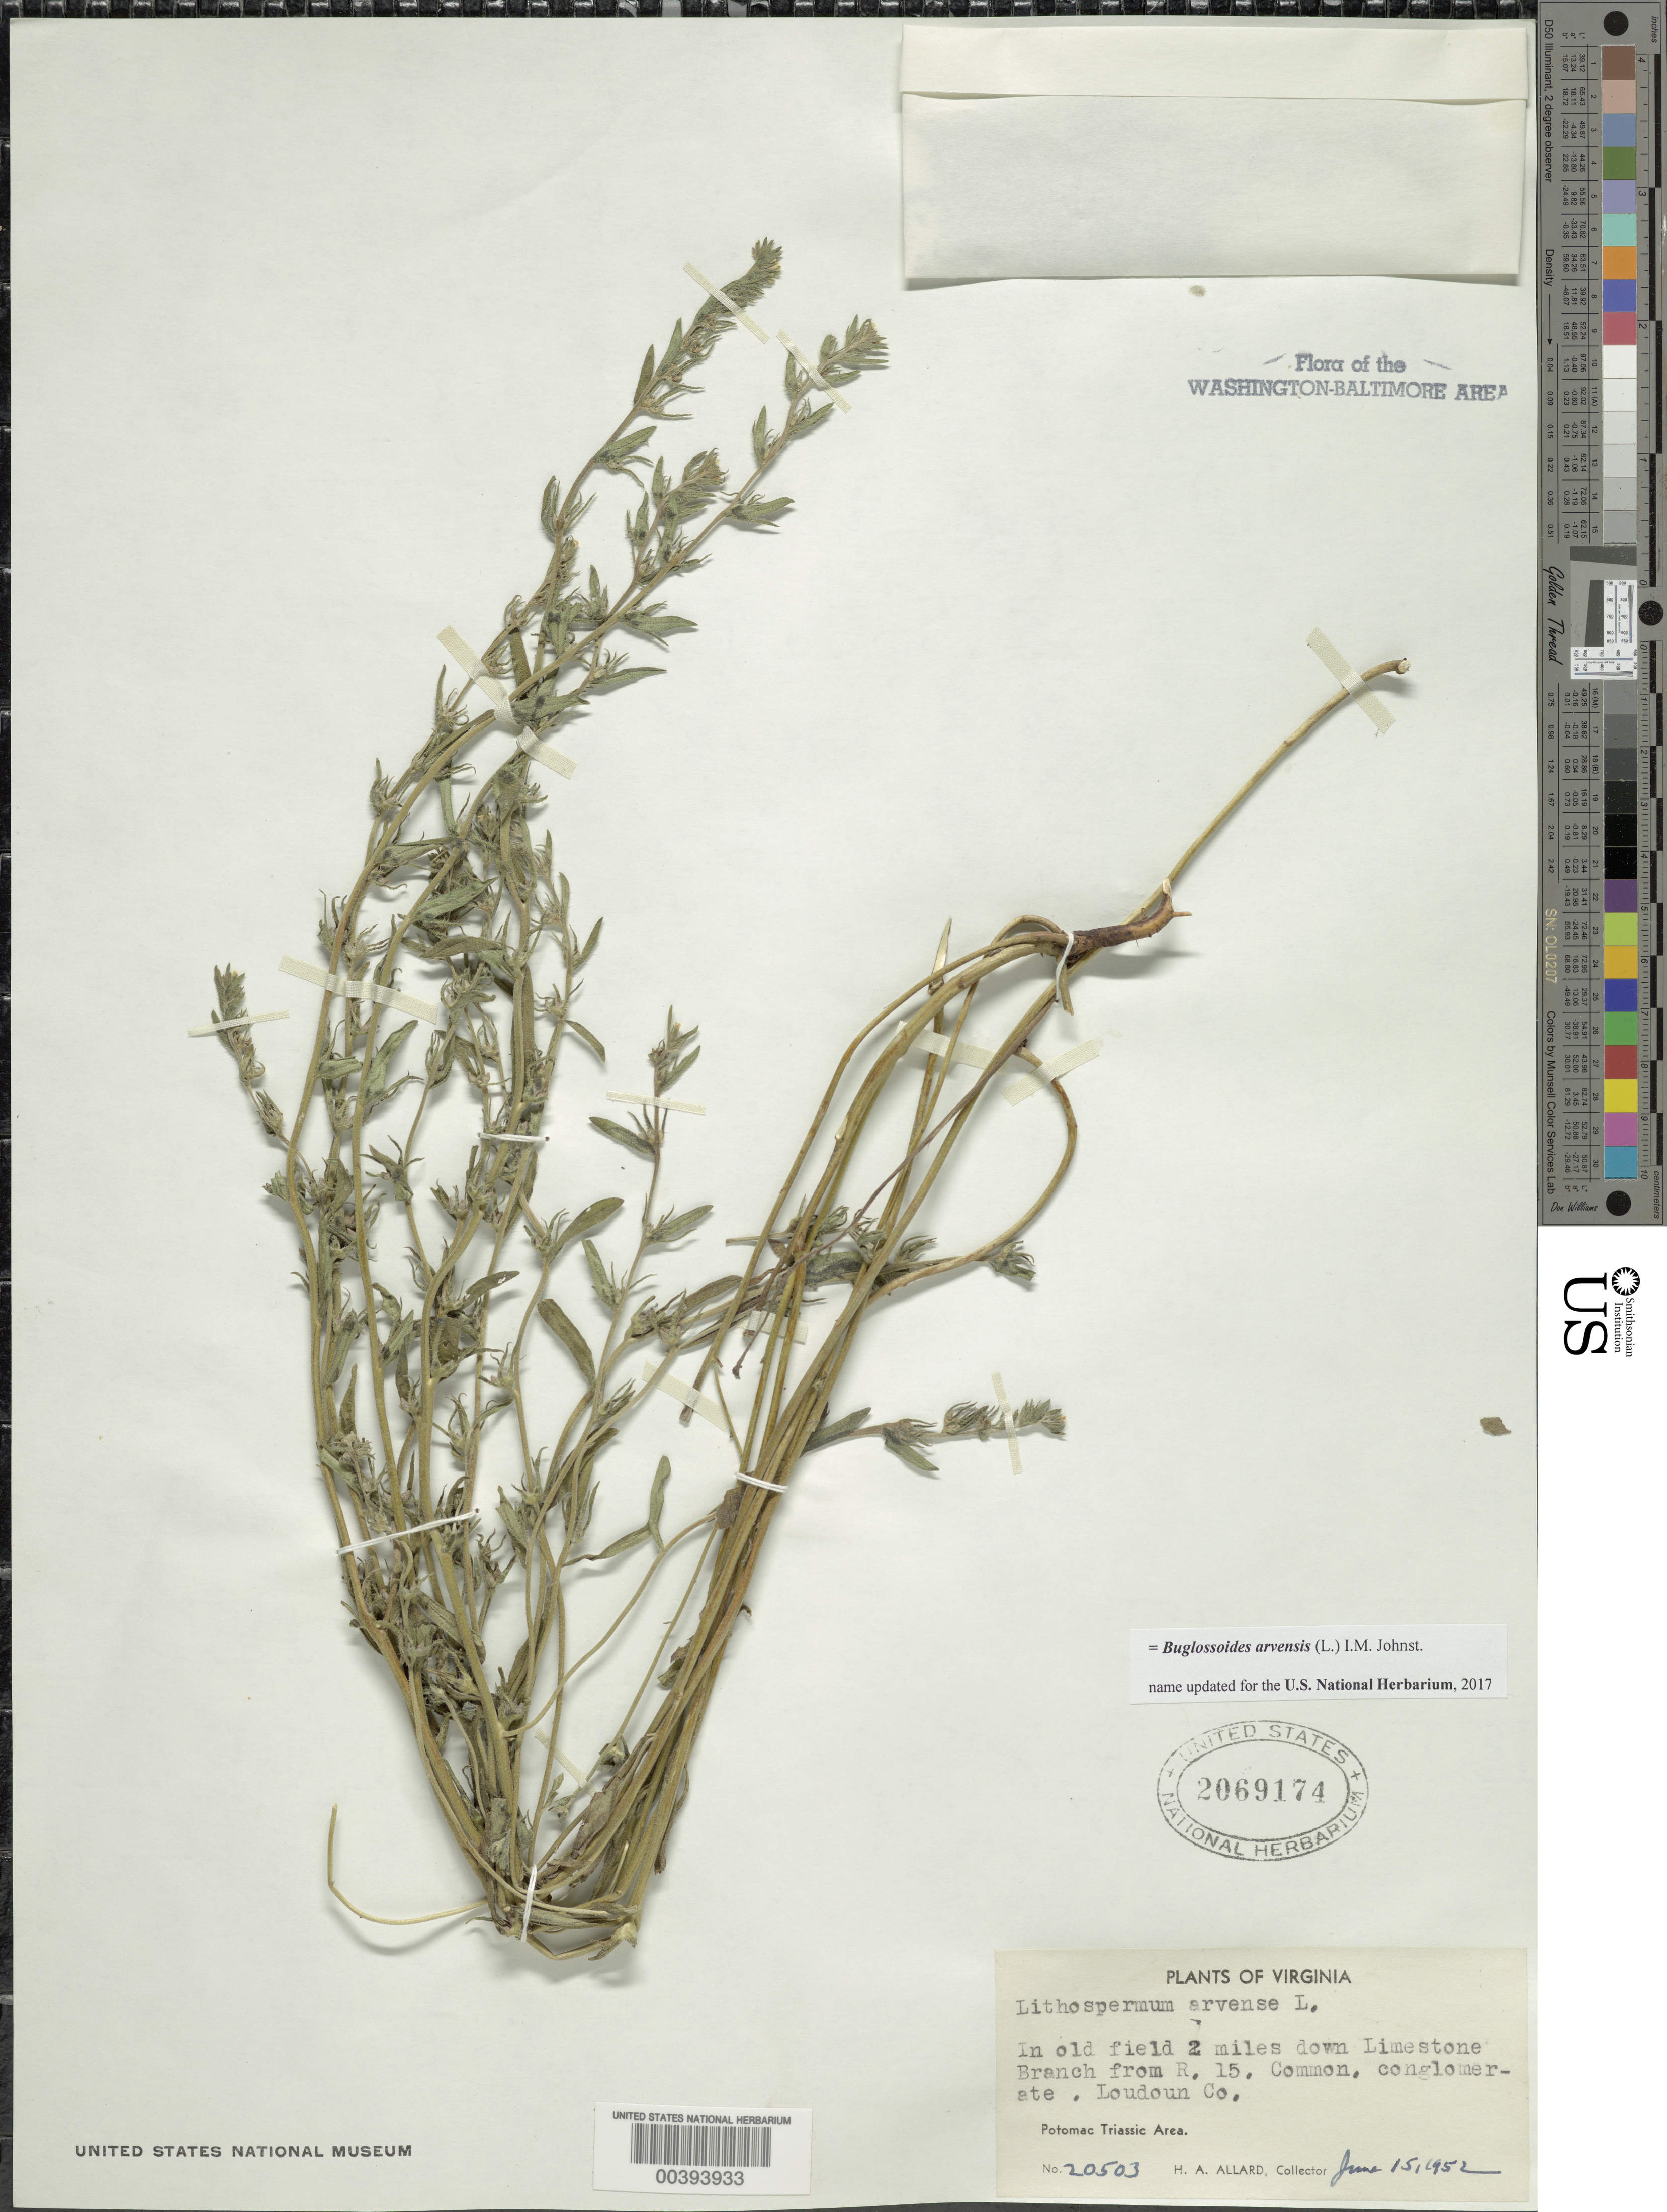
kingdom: Plantae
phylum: Tracheophyta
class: Magnoliopsida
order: Boraginales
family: Boraginaceae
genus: Buglossoides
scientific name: Buglossoides arvensis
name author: (L.) I.M. Johnst.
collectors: H. A. Allard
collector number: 20503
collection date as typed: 15 Jun 1952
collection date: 1952-06-15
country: United States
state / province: Virginia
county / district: Loudoun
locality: downstream from Route 15 on Limestone Gap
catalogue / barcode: US 2069174